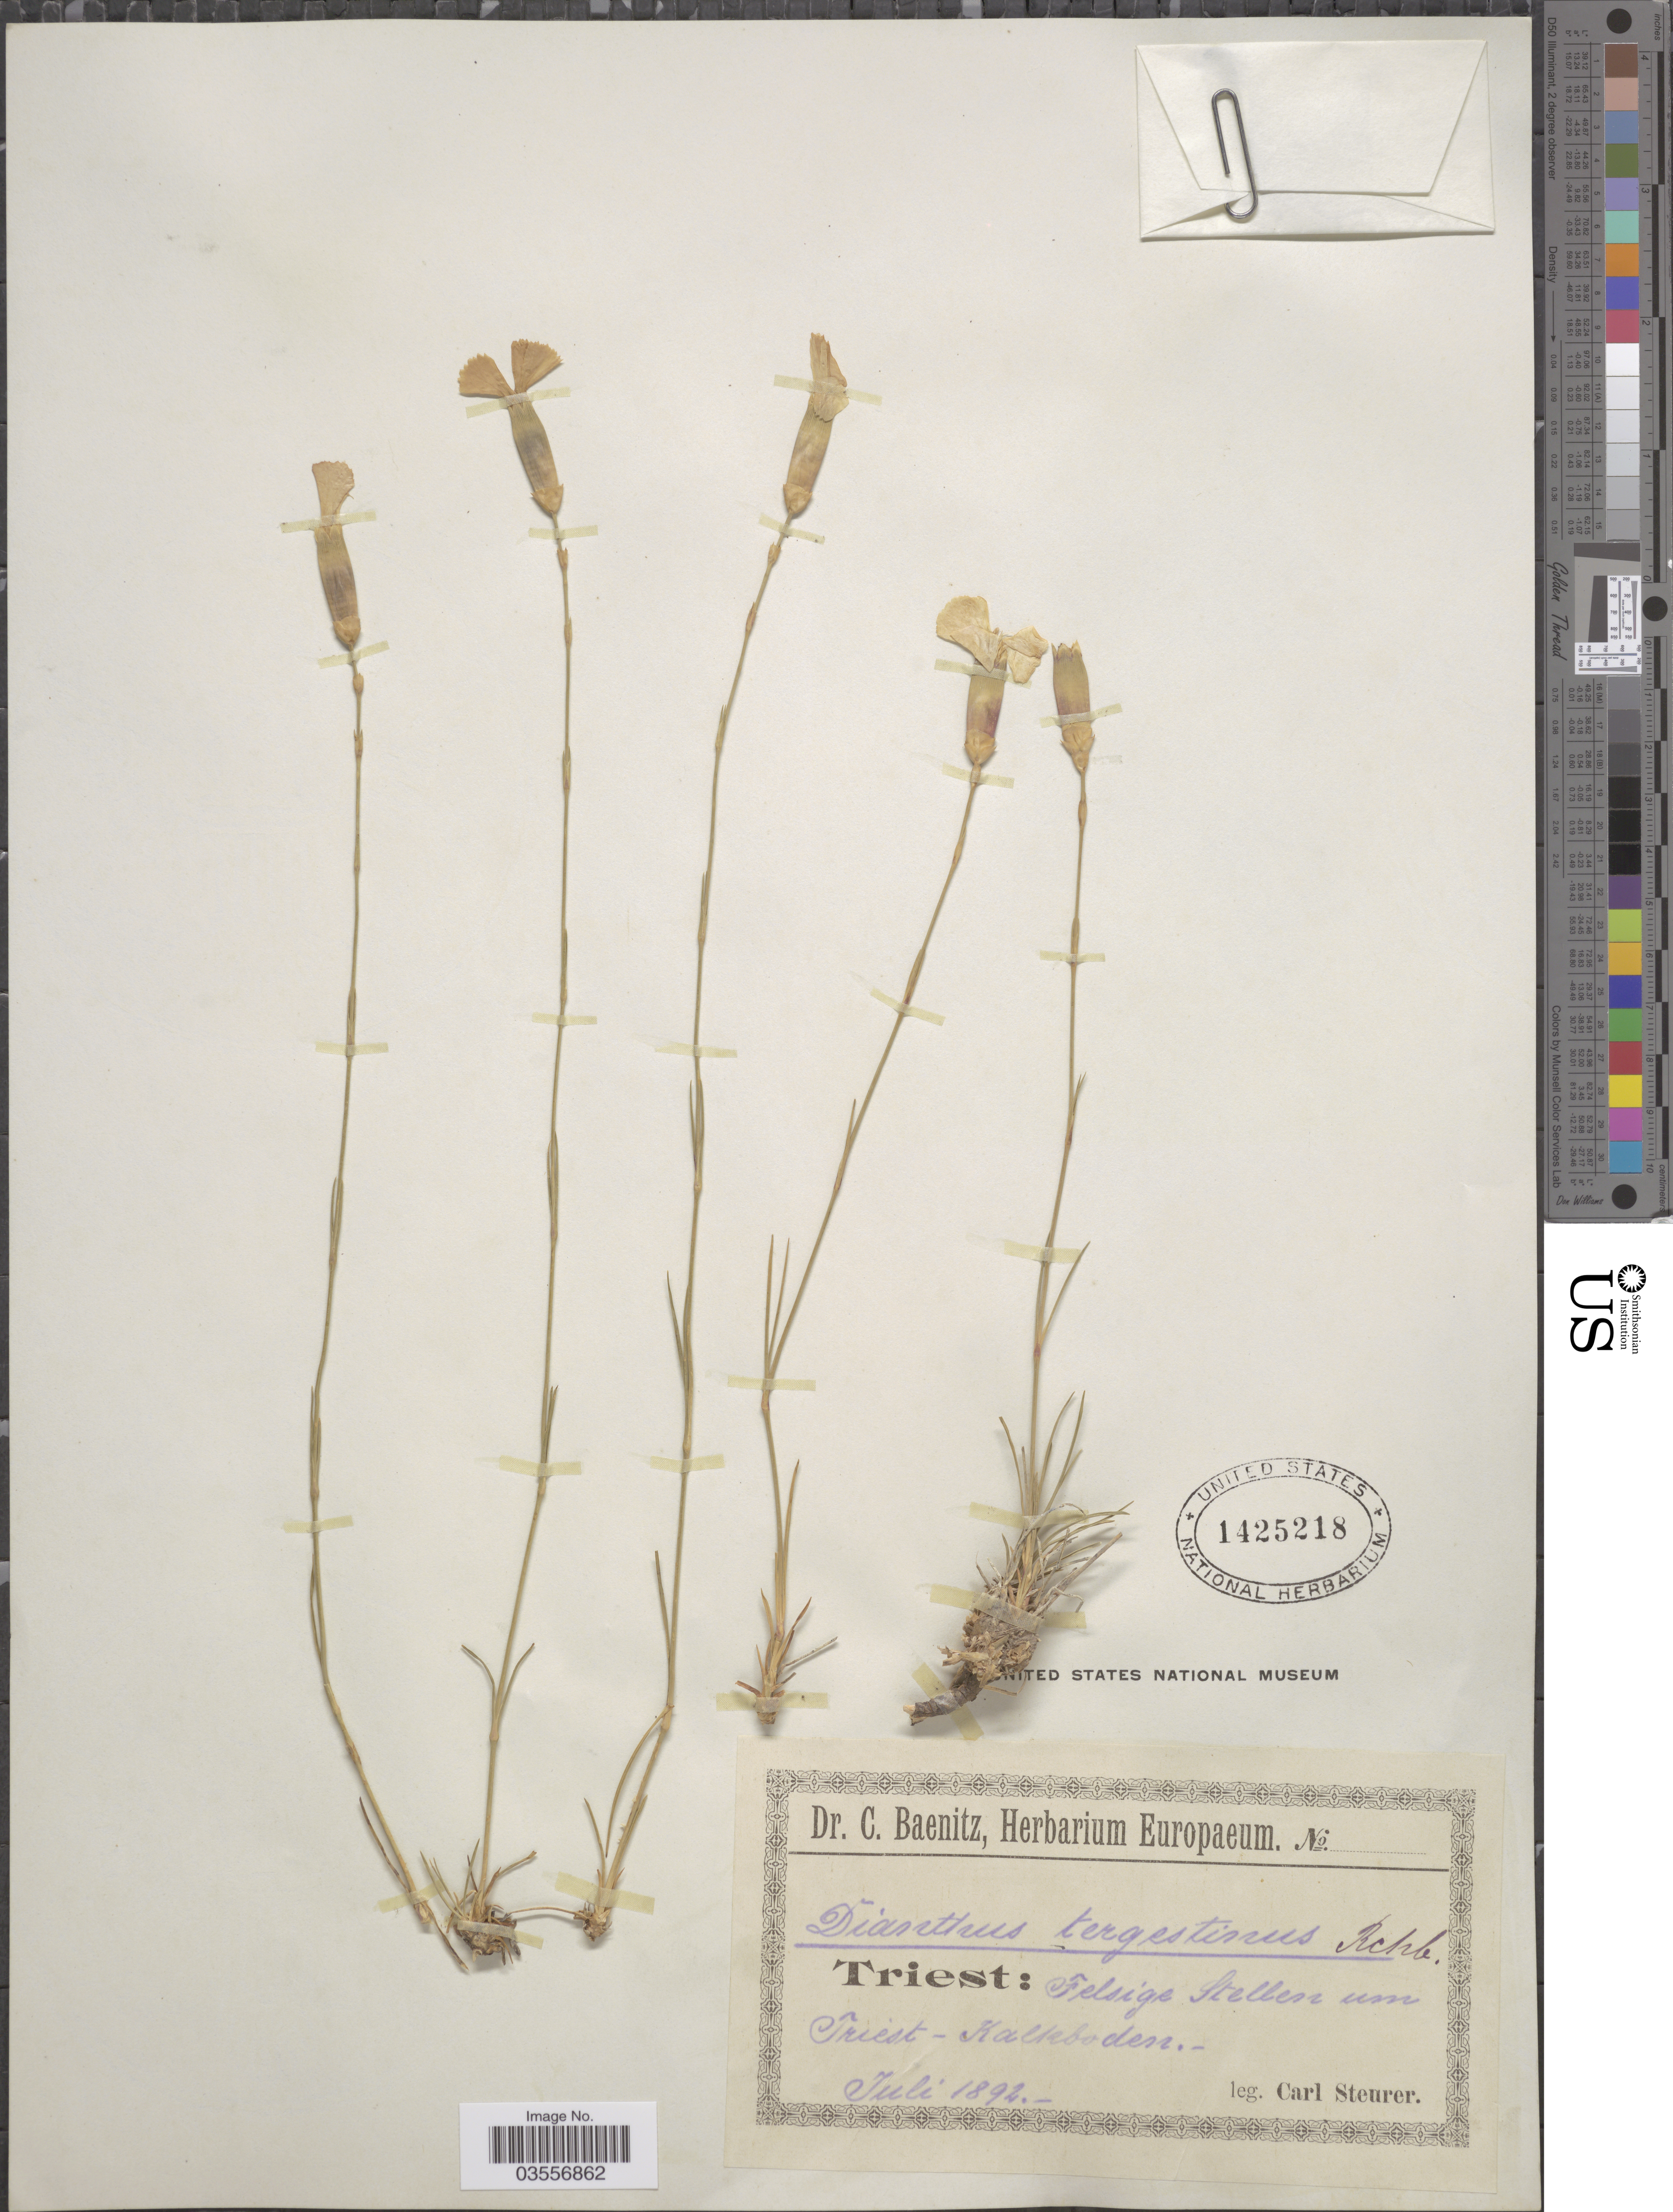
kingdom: Plantae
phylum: Tracheophyta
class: Magnoliopsida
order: Caryophyllales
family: Caryophyllaceae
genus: Dianthus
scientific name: Dianthus tergestinus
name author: Simonk.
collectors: C. Steurer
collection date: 1892-07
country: Italy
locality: Triest: Felsige Stellen um Triest - Kalkboden.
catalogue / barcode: US 1425218